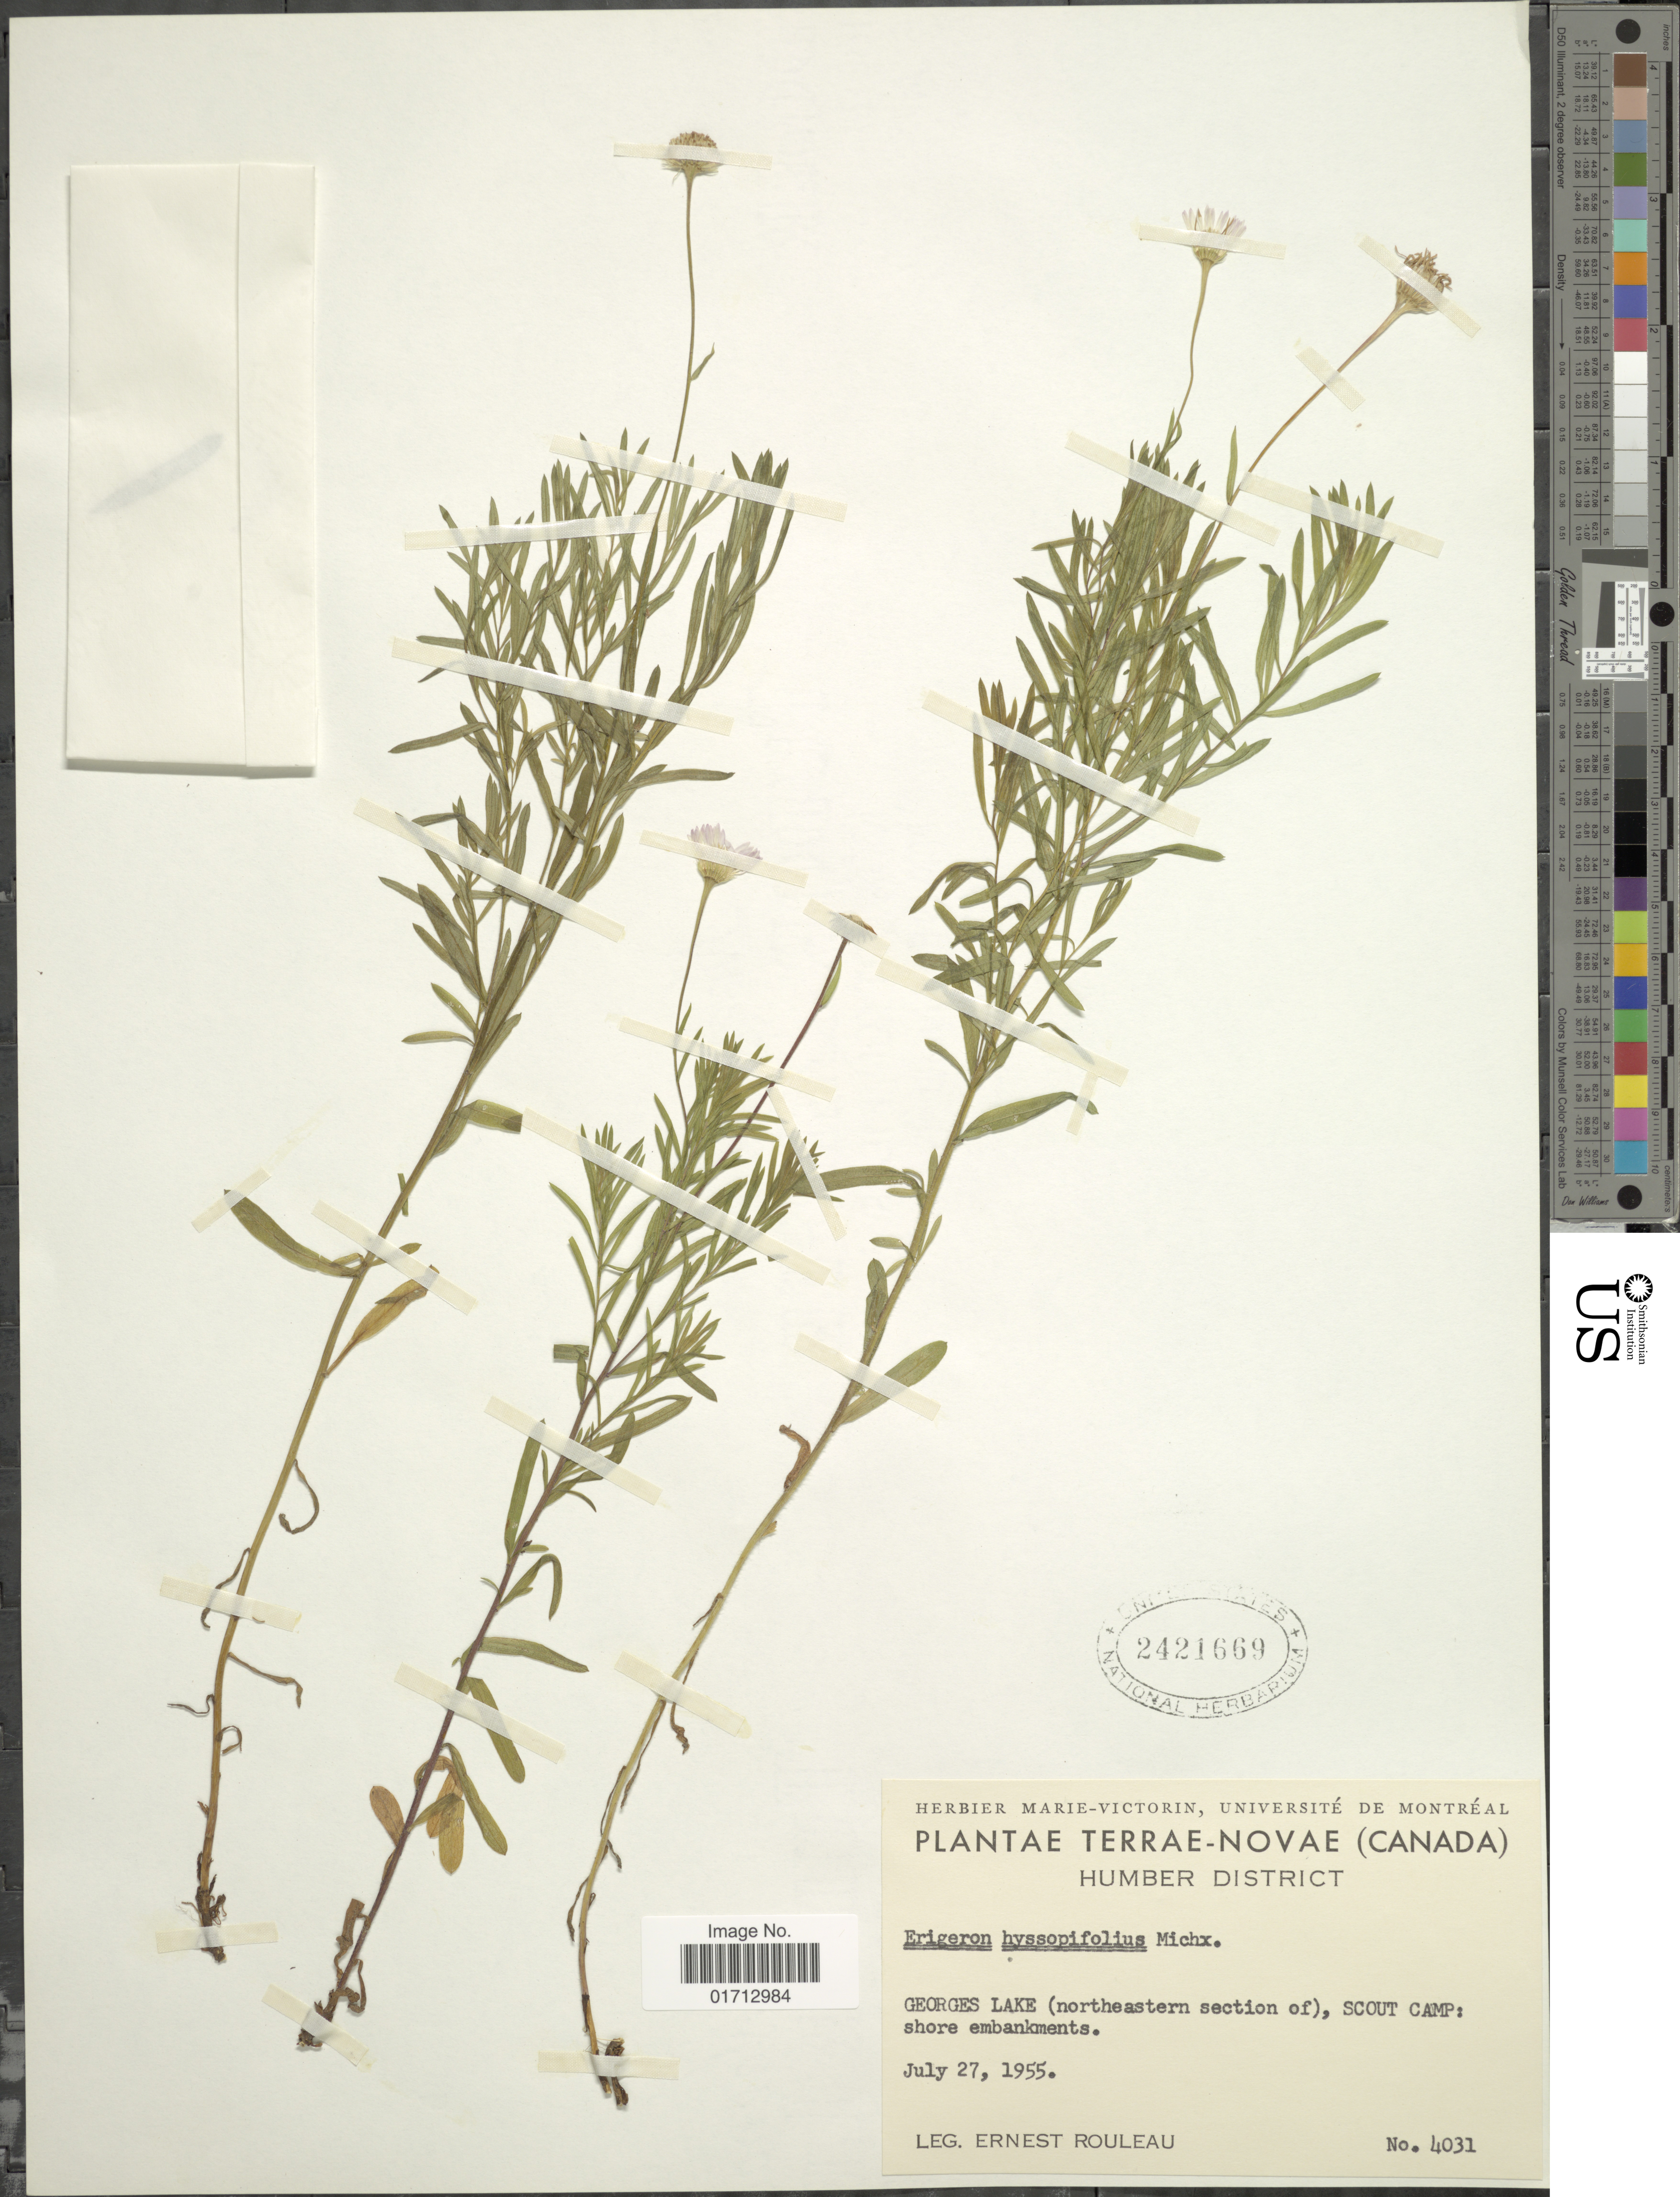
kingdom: Plantae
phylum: Tracheophyta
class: Magnoliopsida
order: Asterales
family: Asteraceae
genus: Erigeron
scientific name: Erigeron hyssopifolius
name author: Michx.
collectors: J. Rouleau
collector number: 4031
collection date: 1955-07-27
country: Canada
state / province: Newfoundland and Labrador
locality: Terrae-Novae, Humber District, Georges Lake (northeastern section of), Scout Camp.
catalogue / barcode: US 2421669